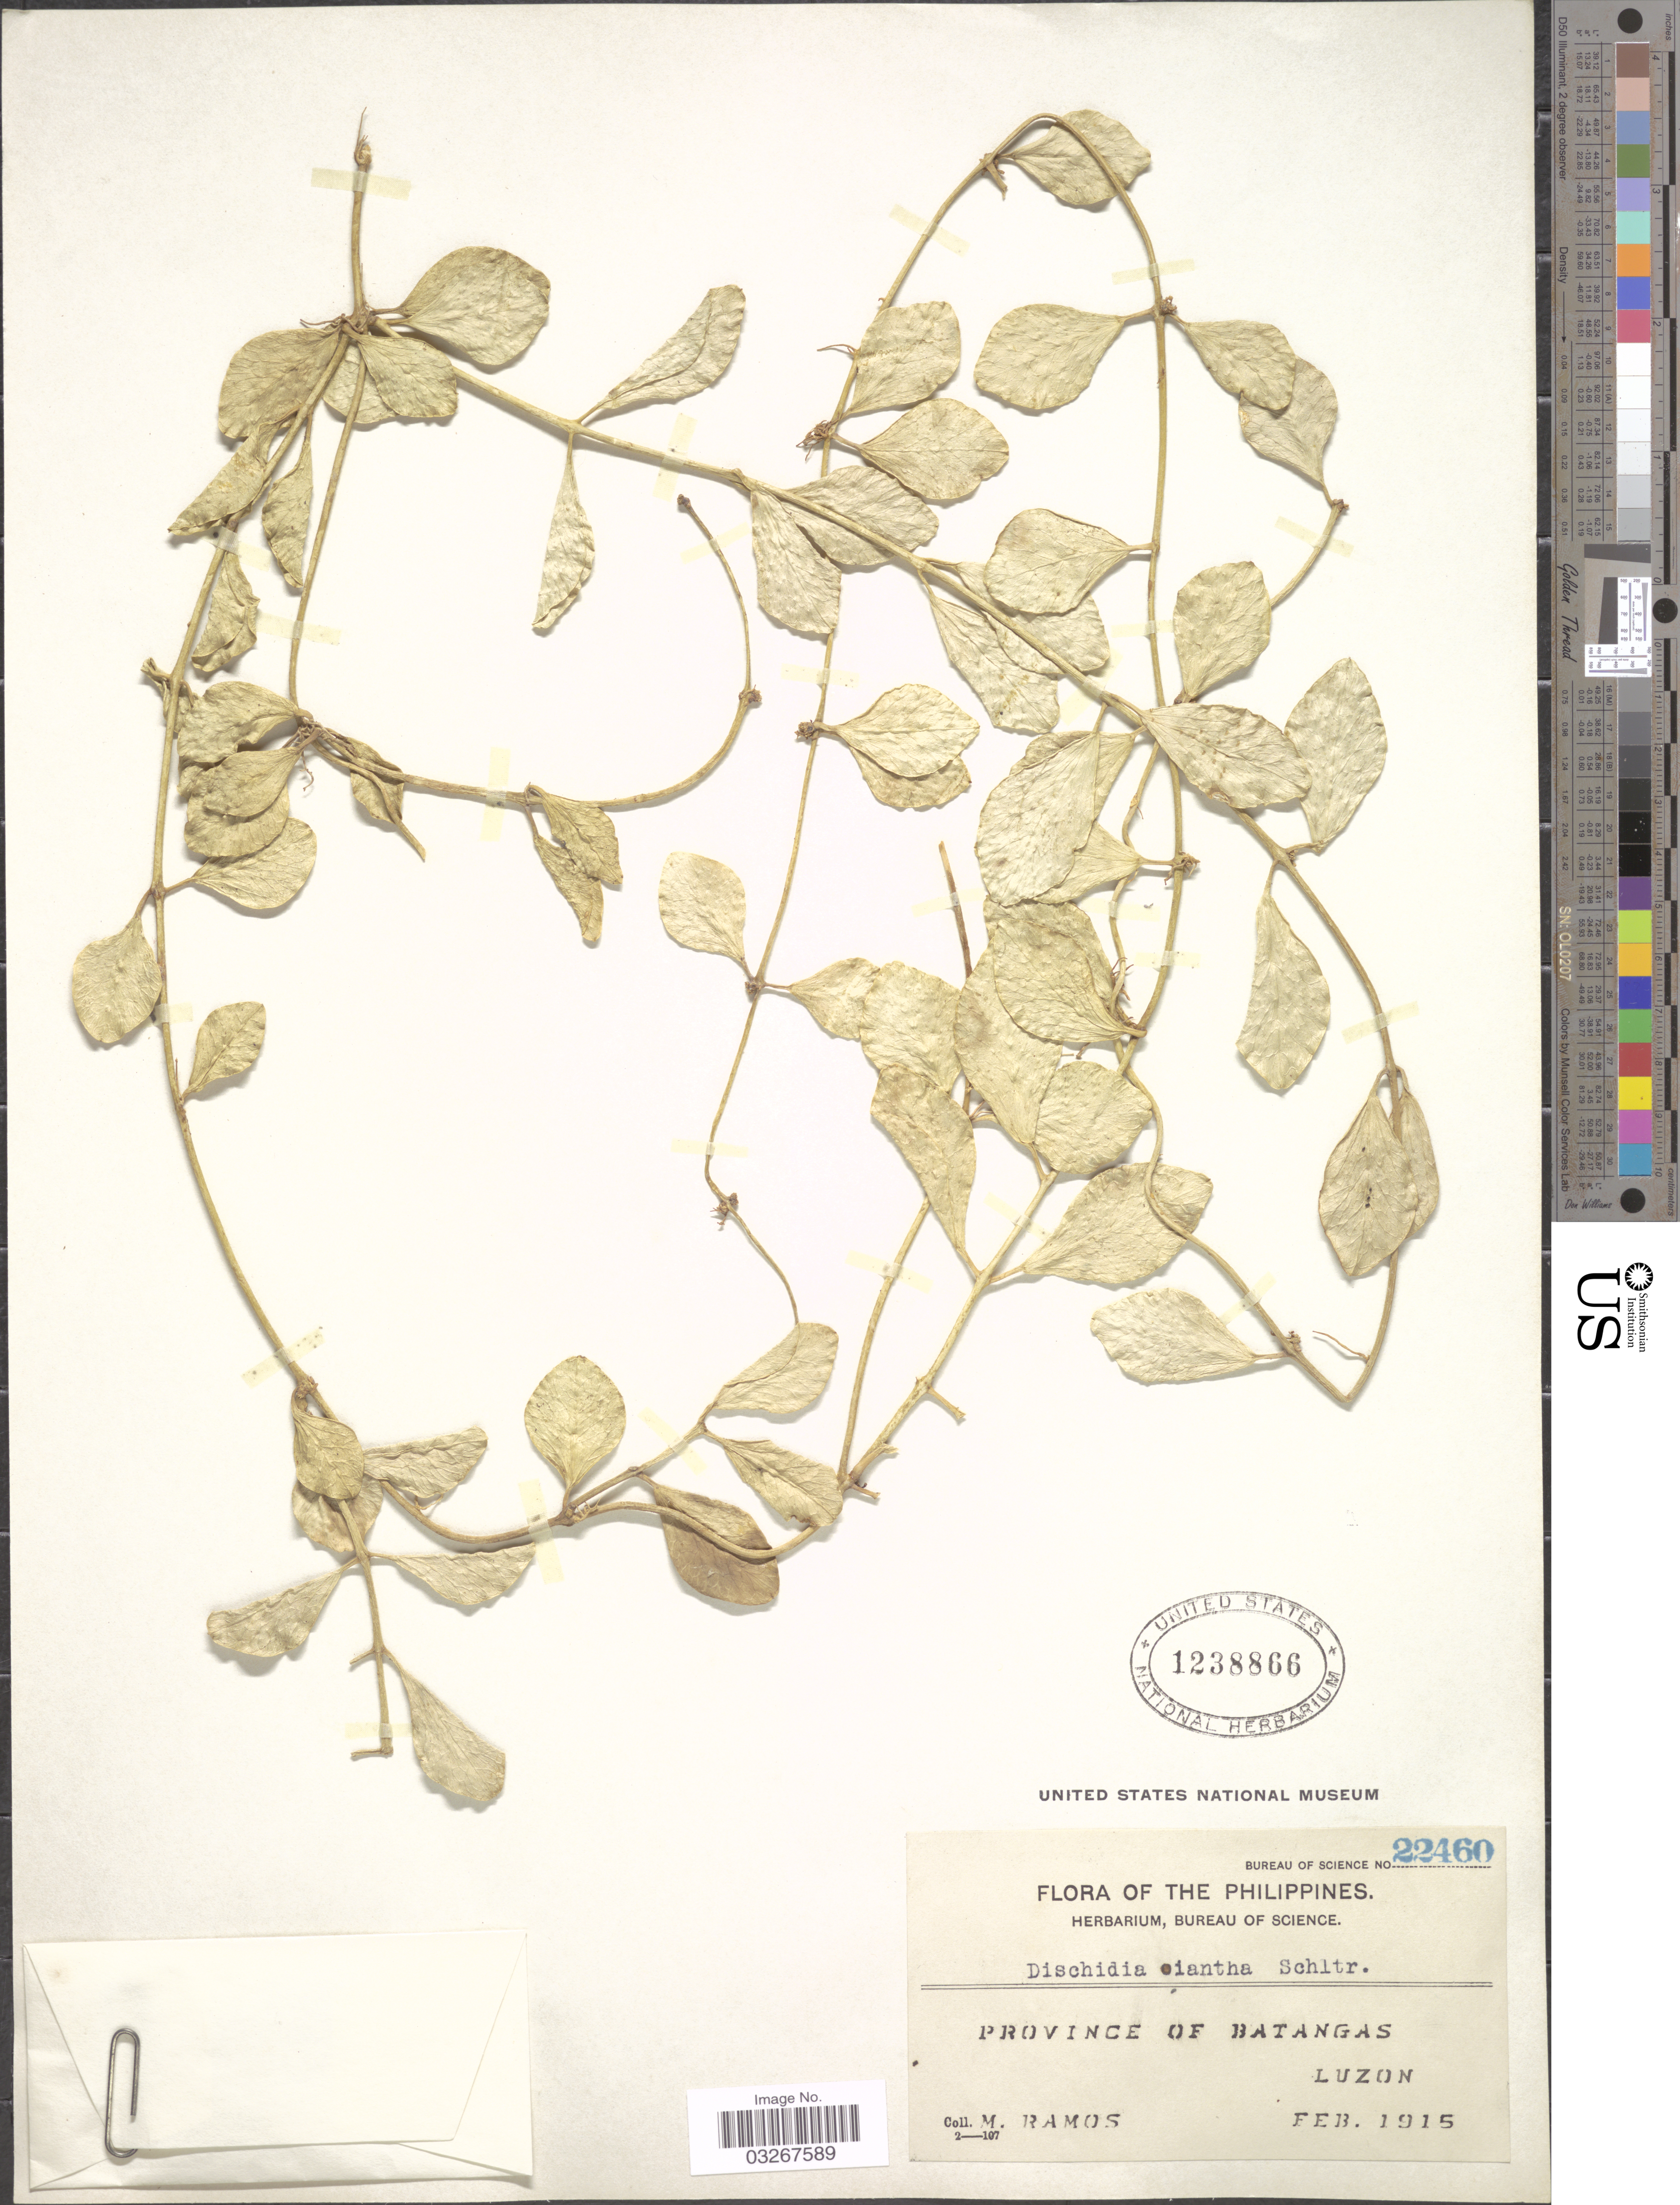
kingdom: Plantae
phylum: Tracheophyta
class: Magnoliopsida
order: Gentianales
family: Apocynaceae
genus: Dischidia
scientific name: Dischidia oiantha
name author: Schltr.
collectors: M. Ramos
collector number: Bureau of Science 22460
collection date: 1915-02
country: Philippines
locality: Province of Batangas, Luzon.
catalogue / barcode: US 1238866